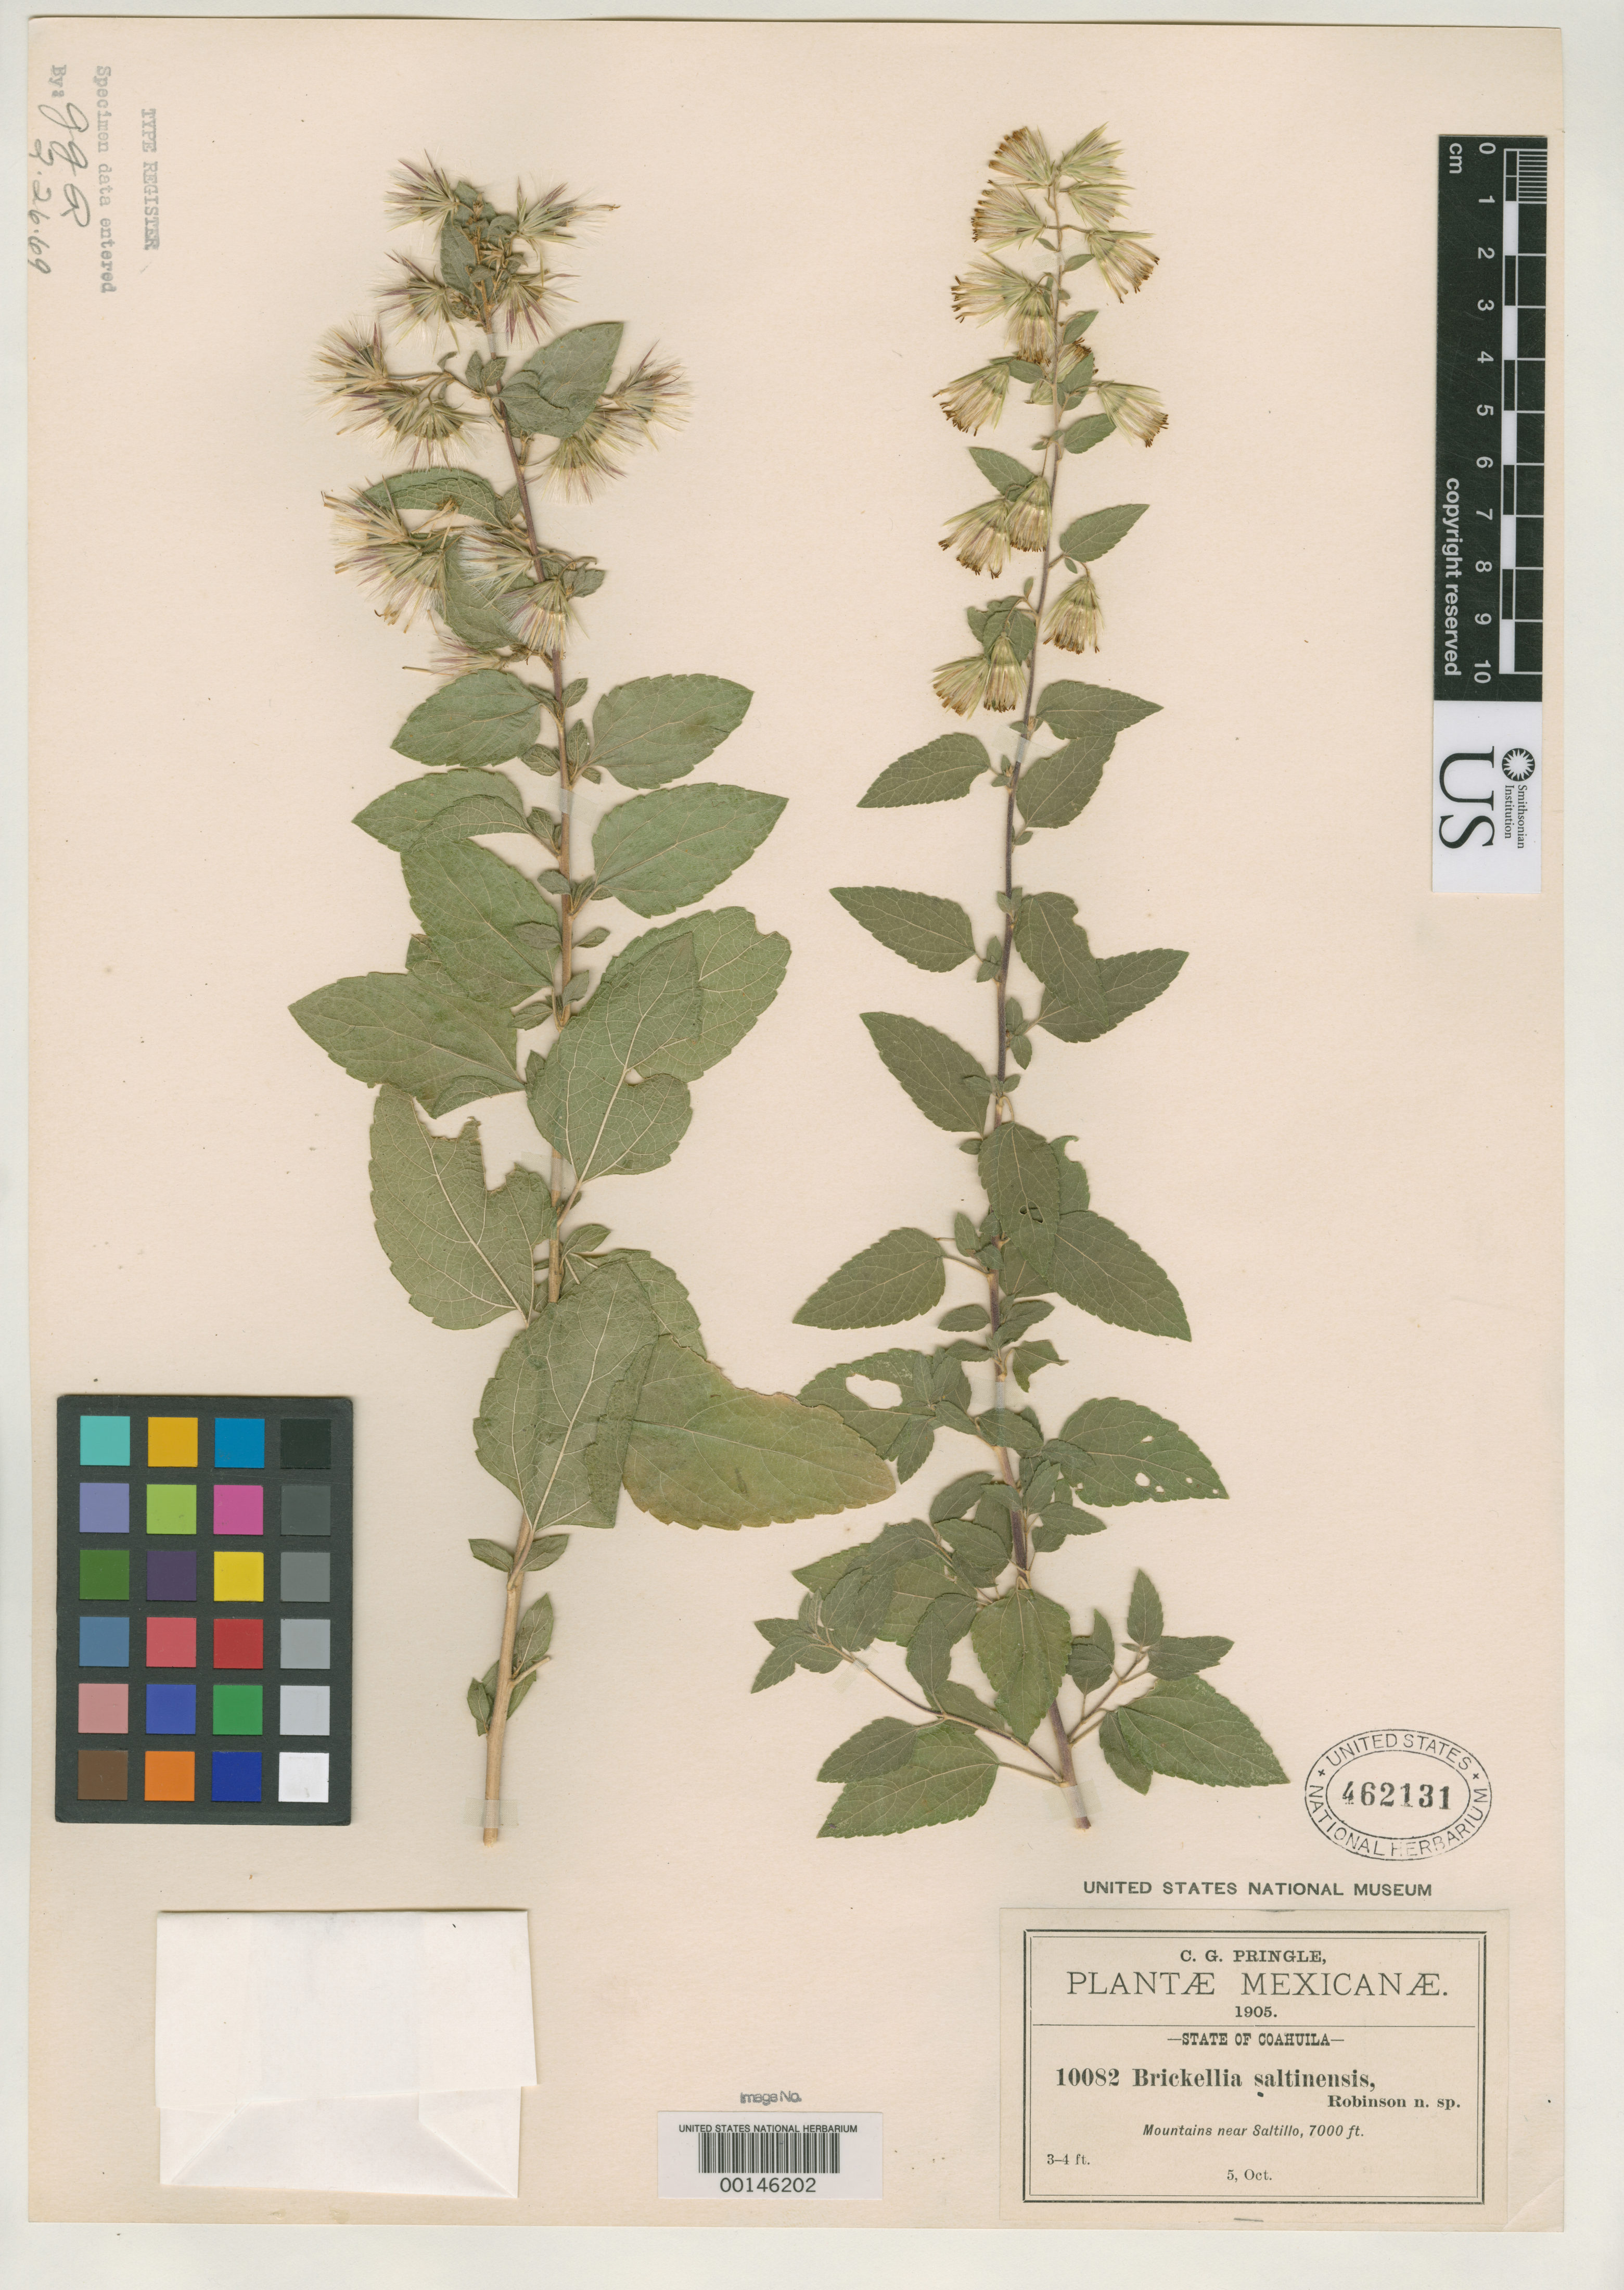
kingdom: Plantae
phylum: Tracheophyta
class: Magnoliopsida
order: Asterales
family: Asteraceae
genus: Brickellia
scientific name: Brickellia saltillensis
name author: B.L. Rob.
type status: Isotype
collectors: C. G. Pringle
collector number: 10082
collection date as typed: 05 Oct 1905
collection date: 1905-10-05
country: Mexico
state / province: Coahuila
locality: Saltillo.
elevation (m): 2135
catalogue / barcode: US 462131